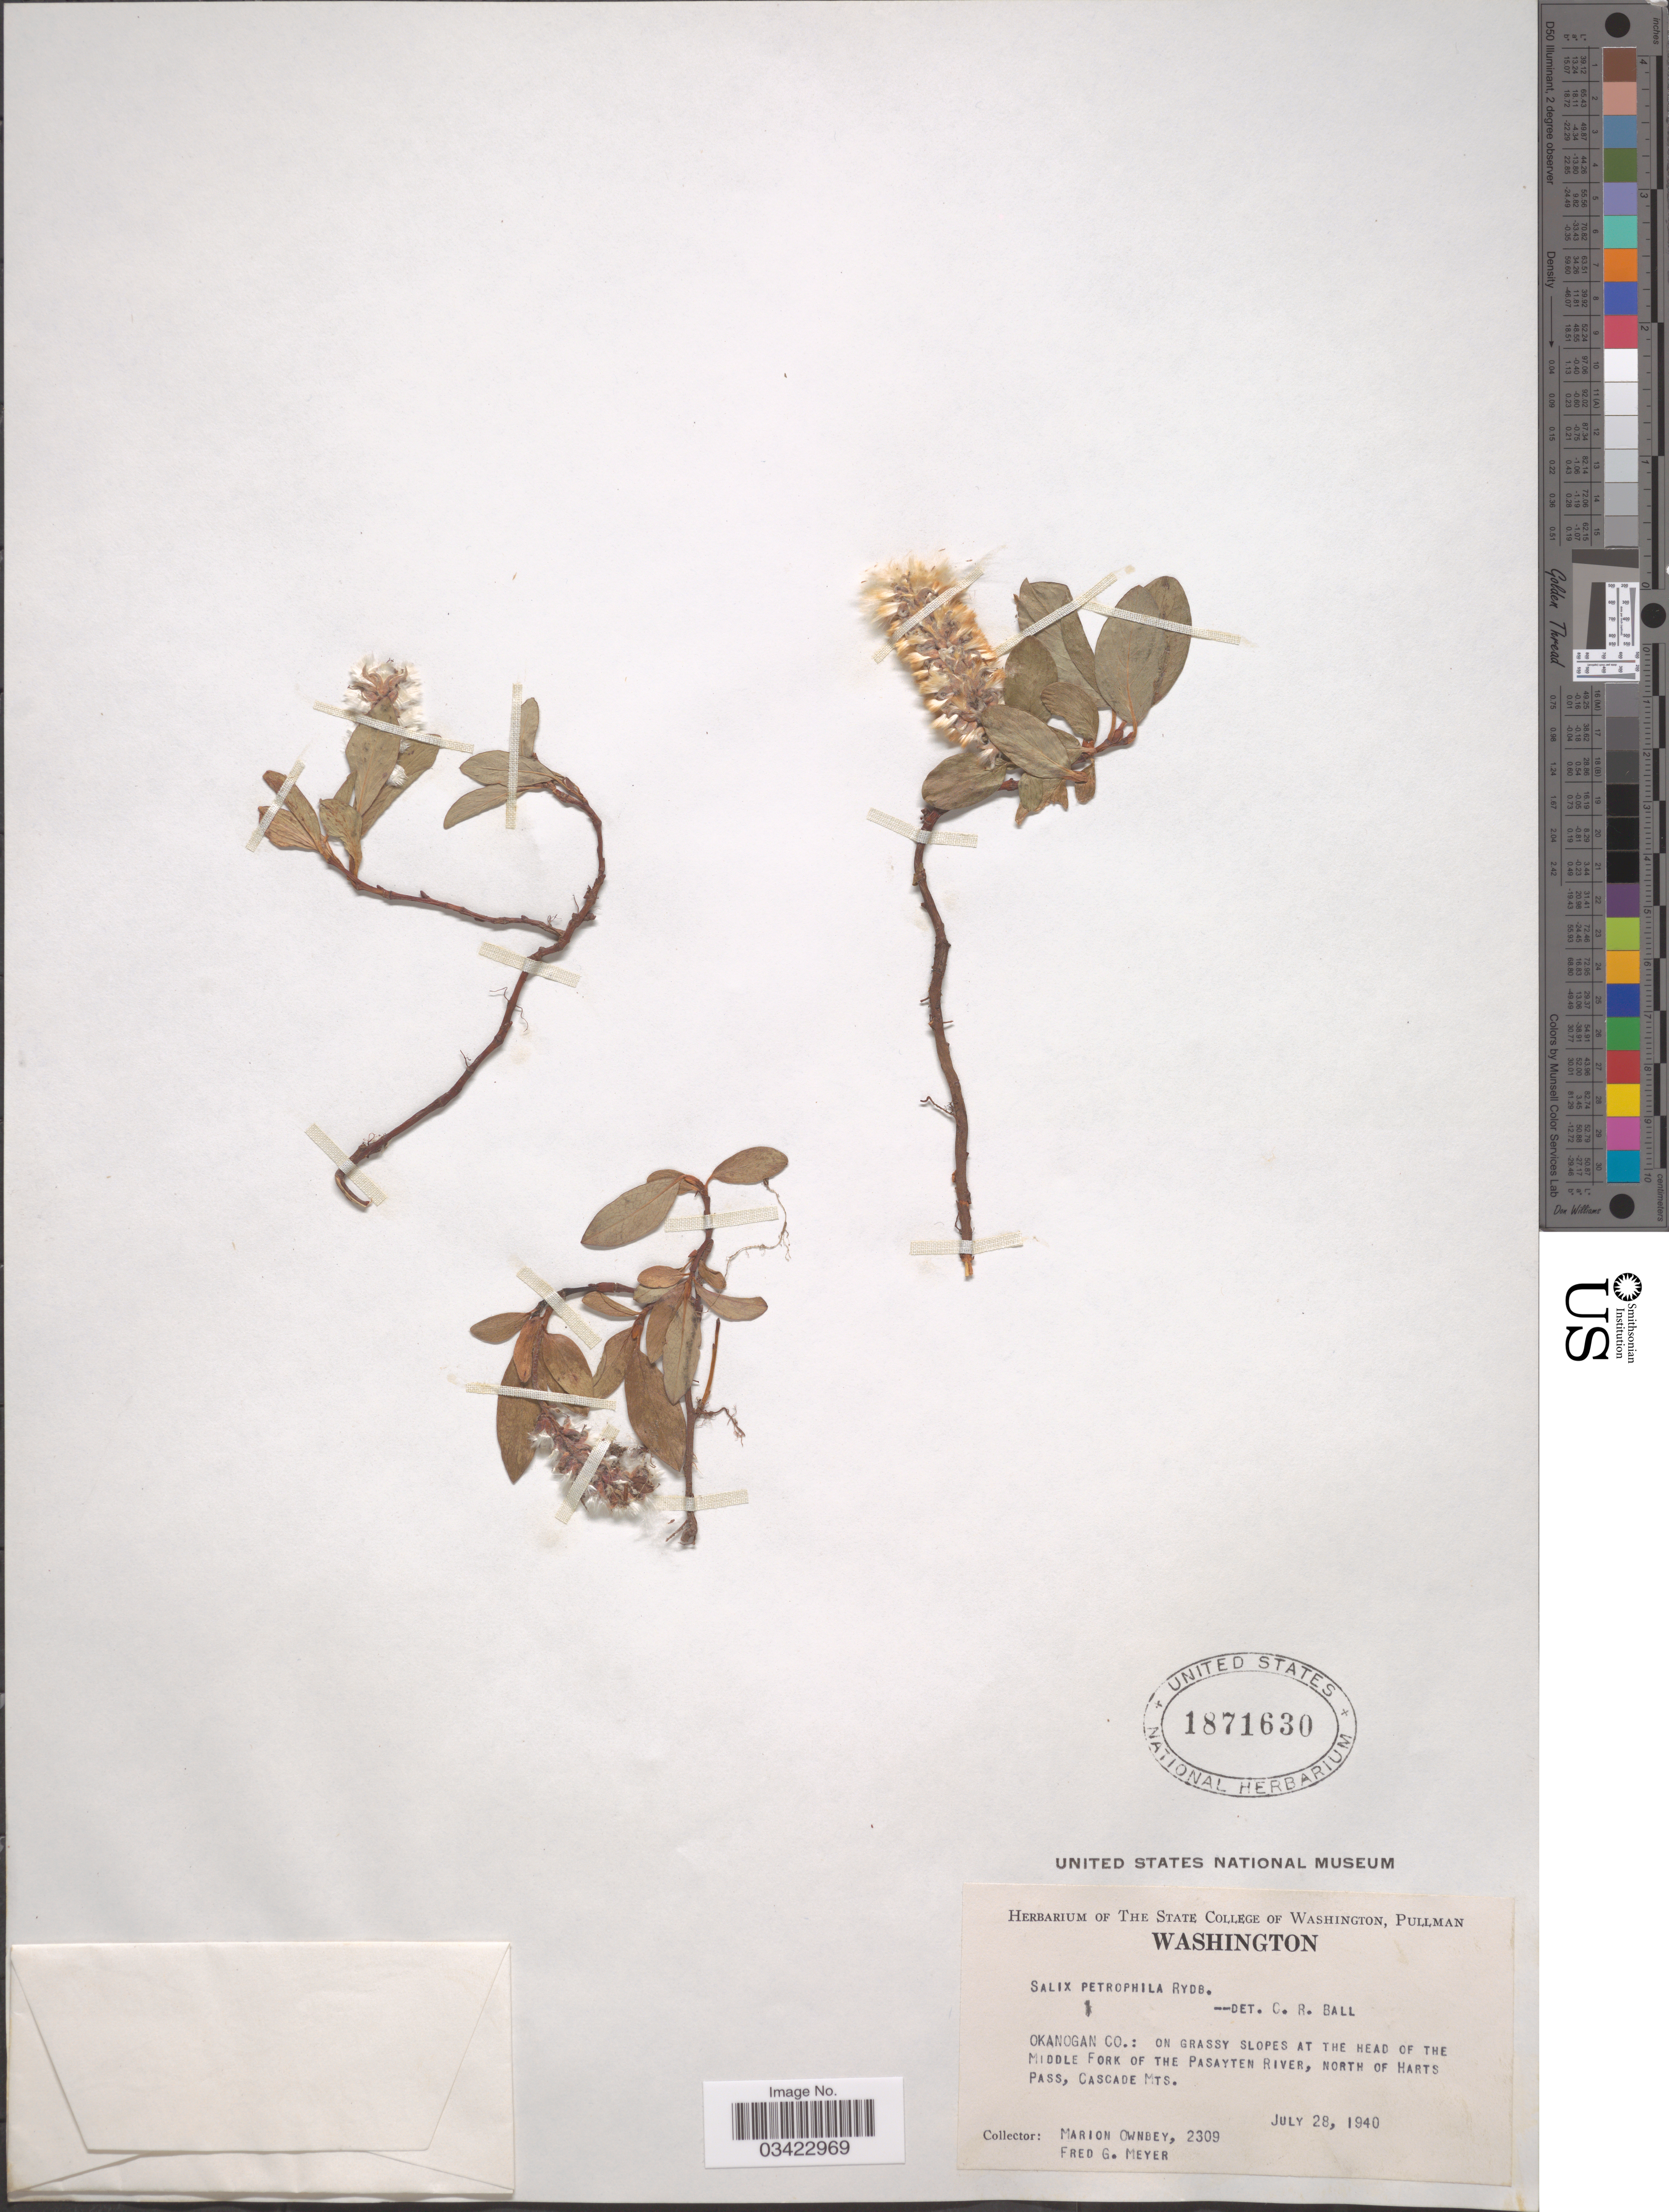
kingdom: Plantae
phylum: Tracheophyta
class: Magnoliopsida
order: Malpighiales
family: Salicaceae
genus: Salix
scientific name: Salix anglorum var. antiplasta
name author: C.K. Schneid.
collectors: M. Ownbey & F. G. Meyer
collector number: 2309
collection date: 1940-07-28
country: United States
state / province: Washington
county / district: Okanogan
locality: Okanogan Co.: at the head of the Middle Fork of the Pasayten River, north of Harts Pass, Cascade Mts.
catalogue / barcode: US 1871630